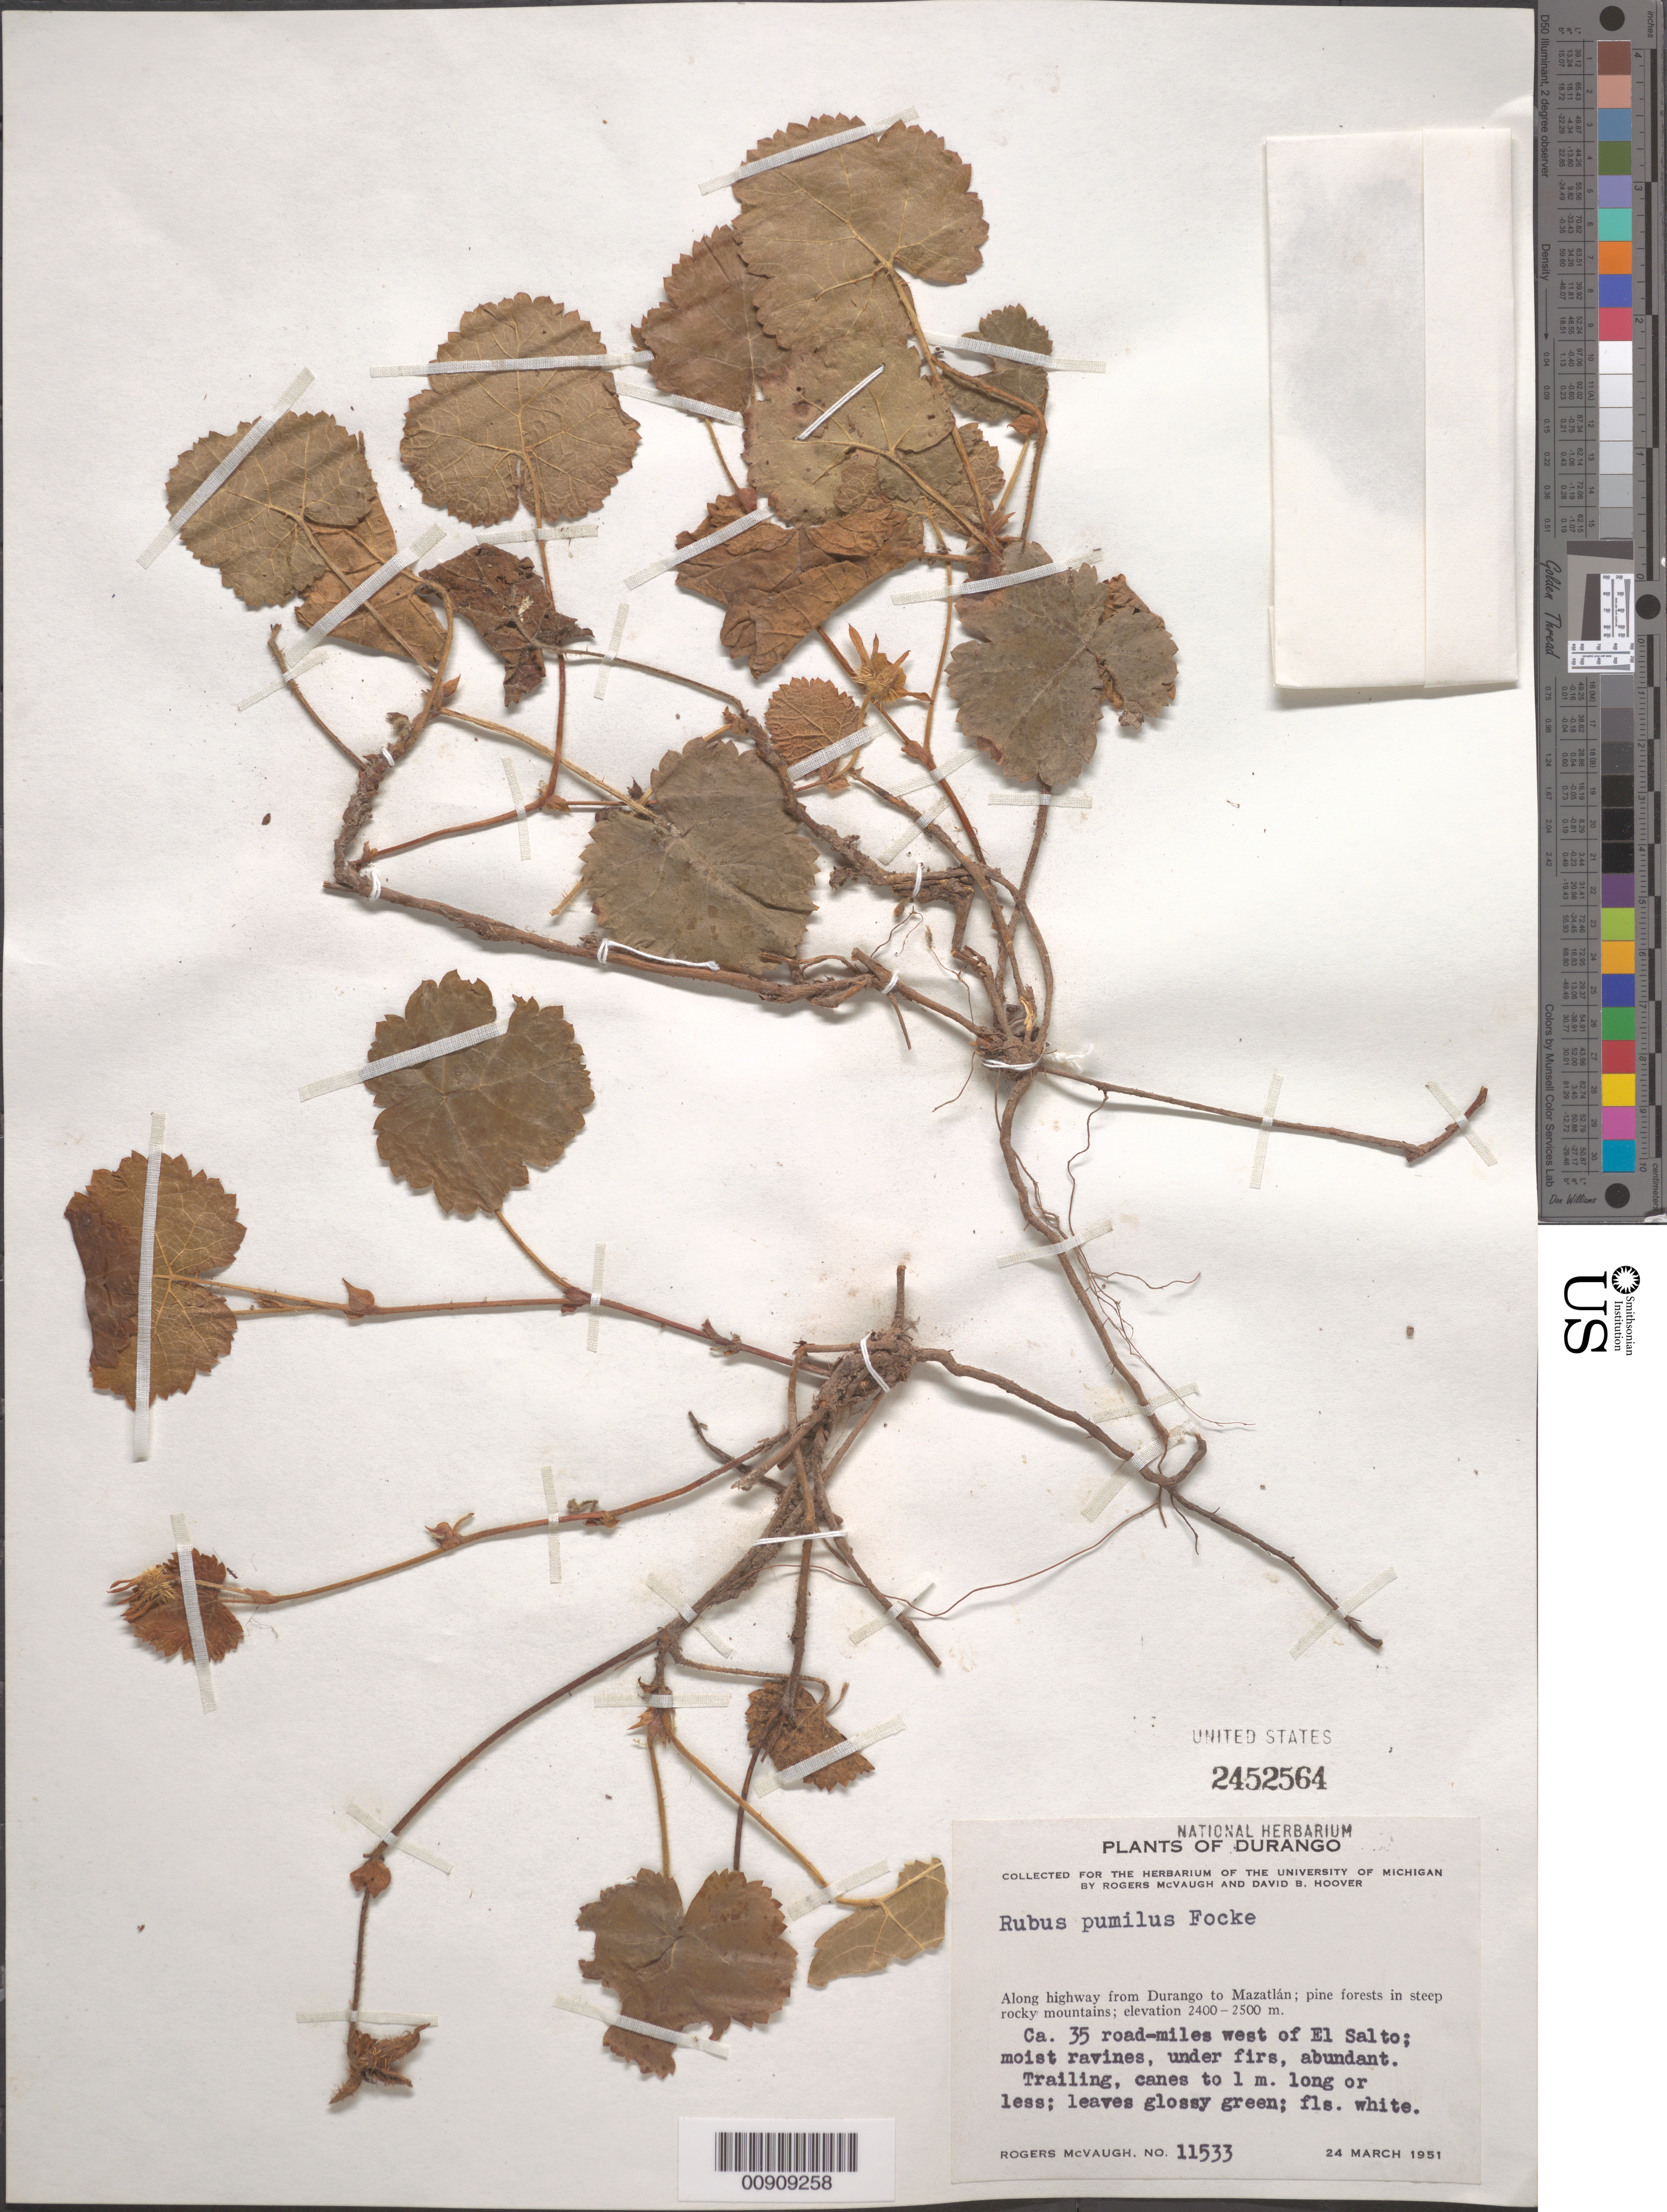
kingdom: Plantae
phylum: Tracheophyta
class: Magnoliopsida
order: Rosales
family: Rosaceae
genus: Rubus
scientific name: Rubus pumilus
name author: Focke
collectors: R. McVaugh & D. B. Hoover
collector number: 11533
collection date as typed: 24 Mar 1951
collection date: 1951-03-24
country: Mexico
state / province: Durango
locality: Ca. 35 road-miles west of El Salto. Along highway from Durango to Mazatlán.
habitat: Moist ravines, under firs. Pine forests in steep rocky mountains.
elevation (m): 2500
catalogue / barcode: US 2452564